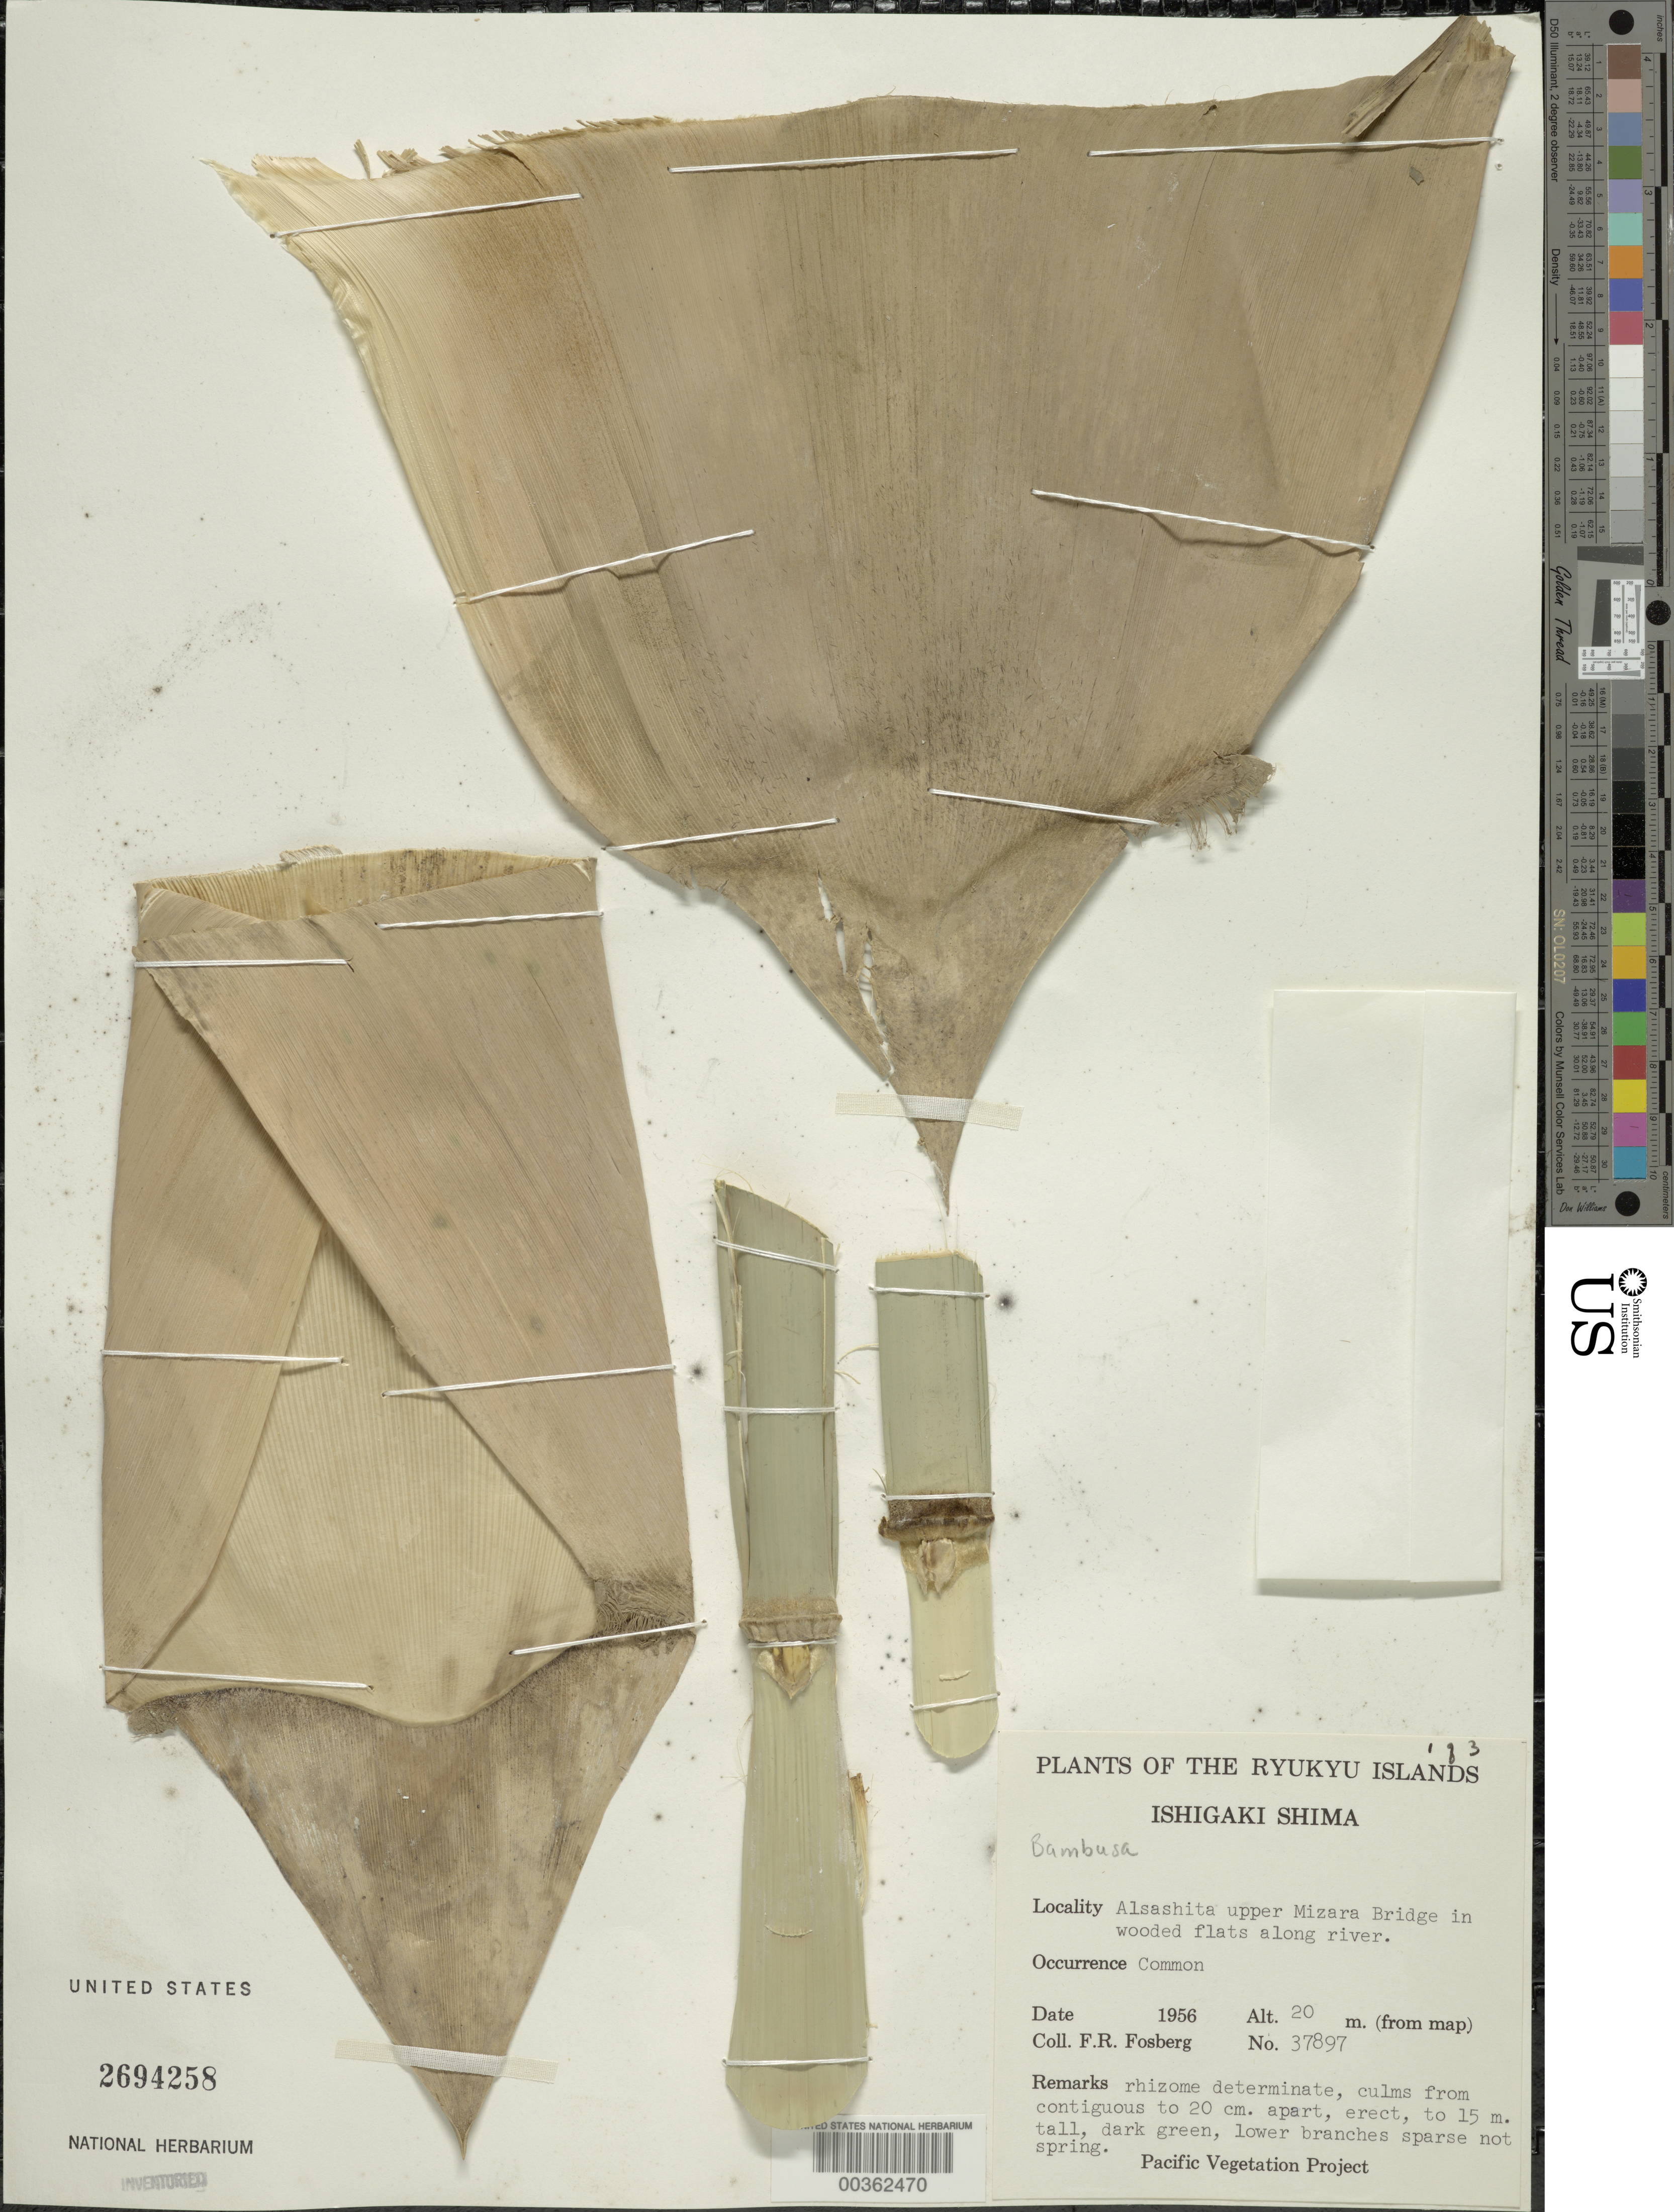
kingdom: Plantae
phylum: Tracheophyta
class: Liliopsida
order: Poales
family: Poaceae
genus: Bambusa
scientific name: Bambusa sp.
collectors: F. R. Fosberg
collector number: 37897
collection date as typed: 1956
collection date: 1956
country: Japan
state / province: Okinawa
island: Ishigaki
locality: Ishigaki shima, alsashita, mizara bridge [Sakishima Is.]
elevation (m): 20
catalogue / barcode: US 2694258